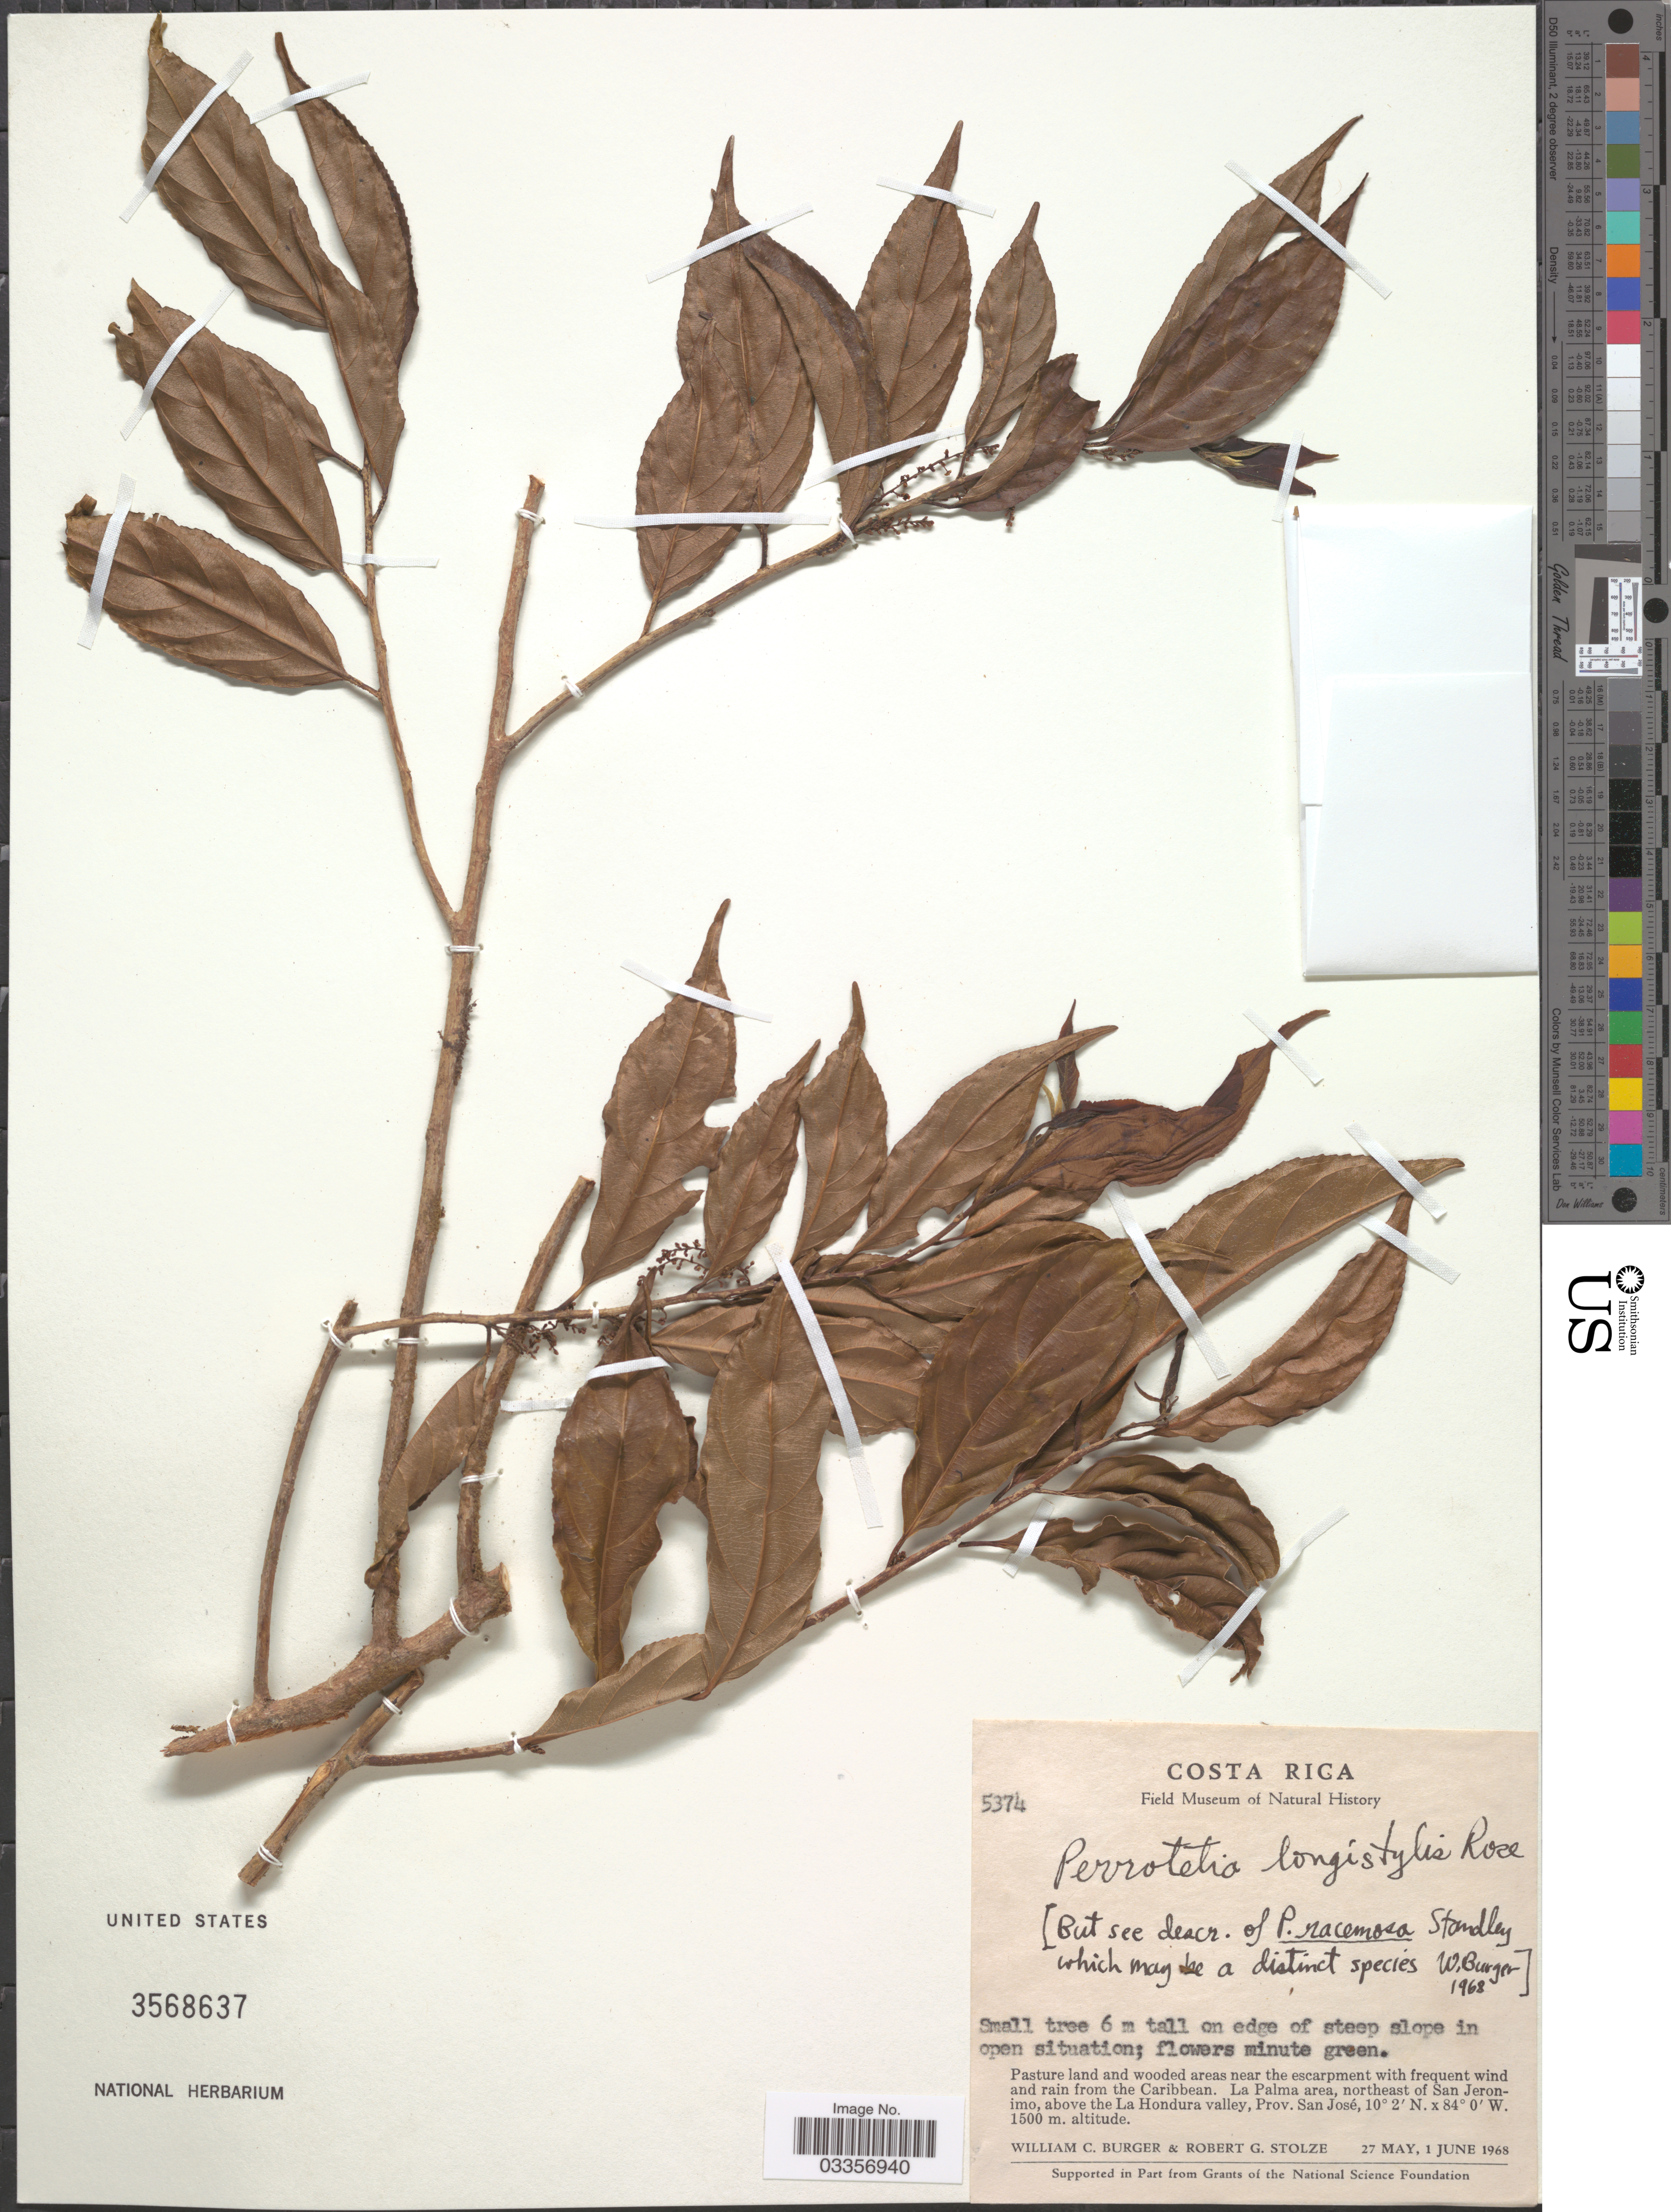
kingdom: Plantae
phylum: Tracheophyta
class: Magnoliopsida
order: Huerteales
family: Dipentodontaceae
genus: Perrottetia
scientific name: Perrottetia longistylis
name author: Rose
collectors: W. Burger & R. G. Stolze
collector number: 5374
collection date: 1968-05-27/1968-06-01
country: Costa Rica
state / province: San José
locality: Pasture land and wooded areas near the escarpment with frequent wind and rain from the Caribbean. La Palma area, northeast of San Jeronimo, above the La Hondura valley.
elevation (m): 1500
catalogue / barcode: US 3568637